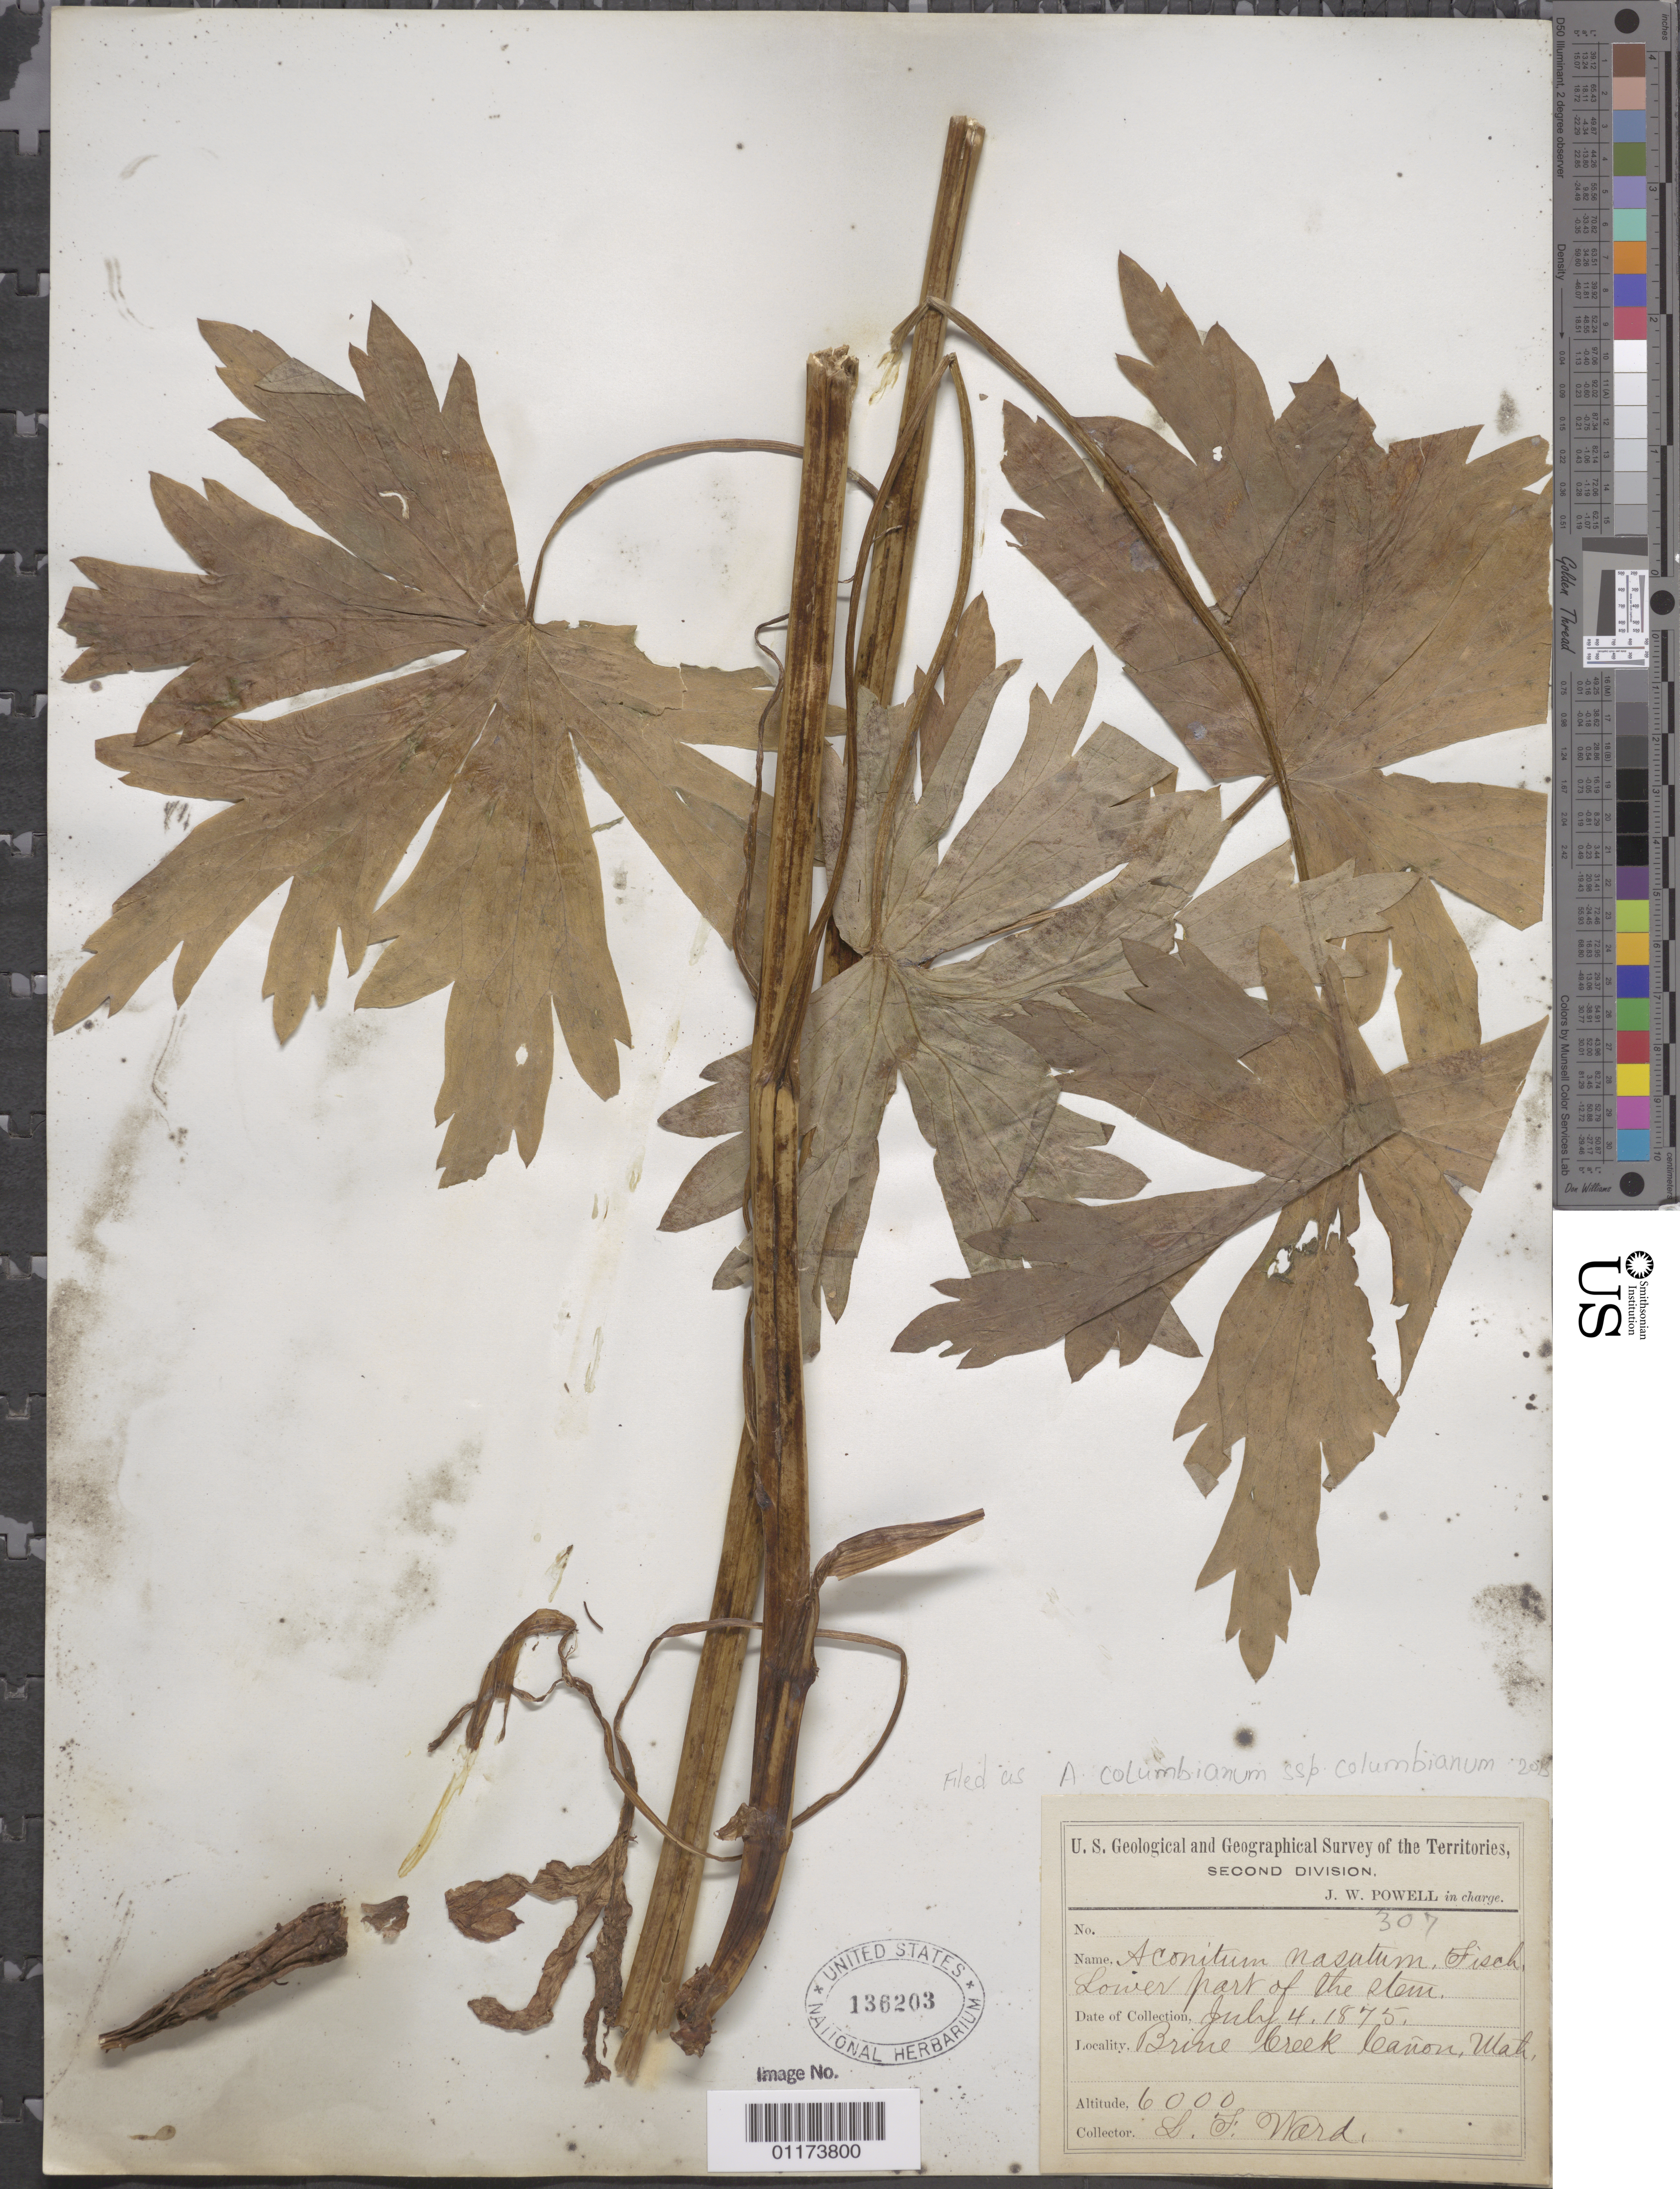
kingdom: Plantae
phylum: Tracheophyta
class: Magnoliopsida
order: Ranunculales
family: Ranunculaceae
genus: Aconitum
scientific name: Aconitum columbianum subsp. columbianum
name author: Nutt.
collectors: L. F. Ward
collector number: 307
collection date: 1875-07-04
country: United States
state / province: Utah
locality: Brine Creek Canyon.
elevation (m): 1829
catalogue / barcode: US 136203